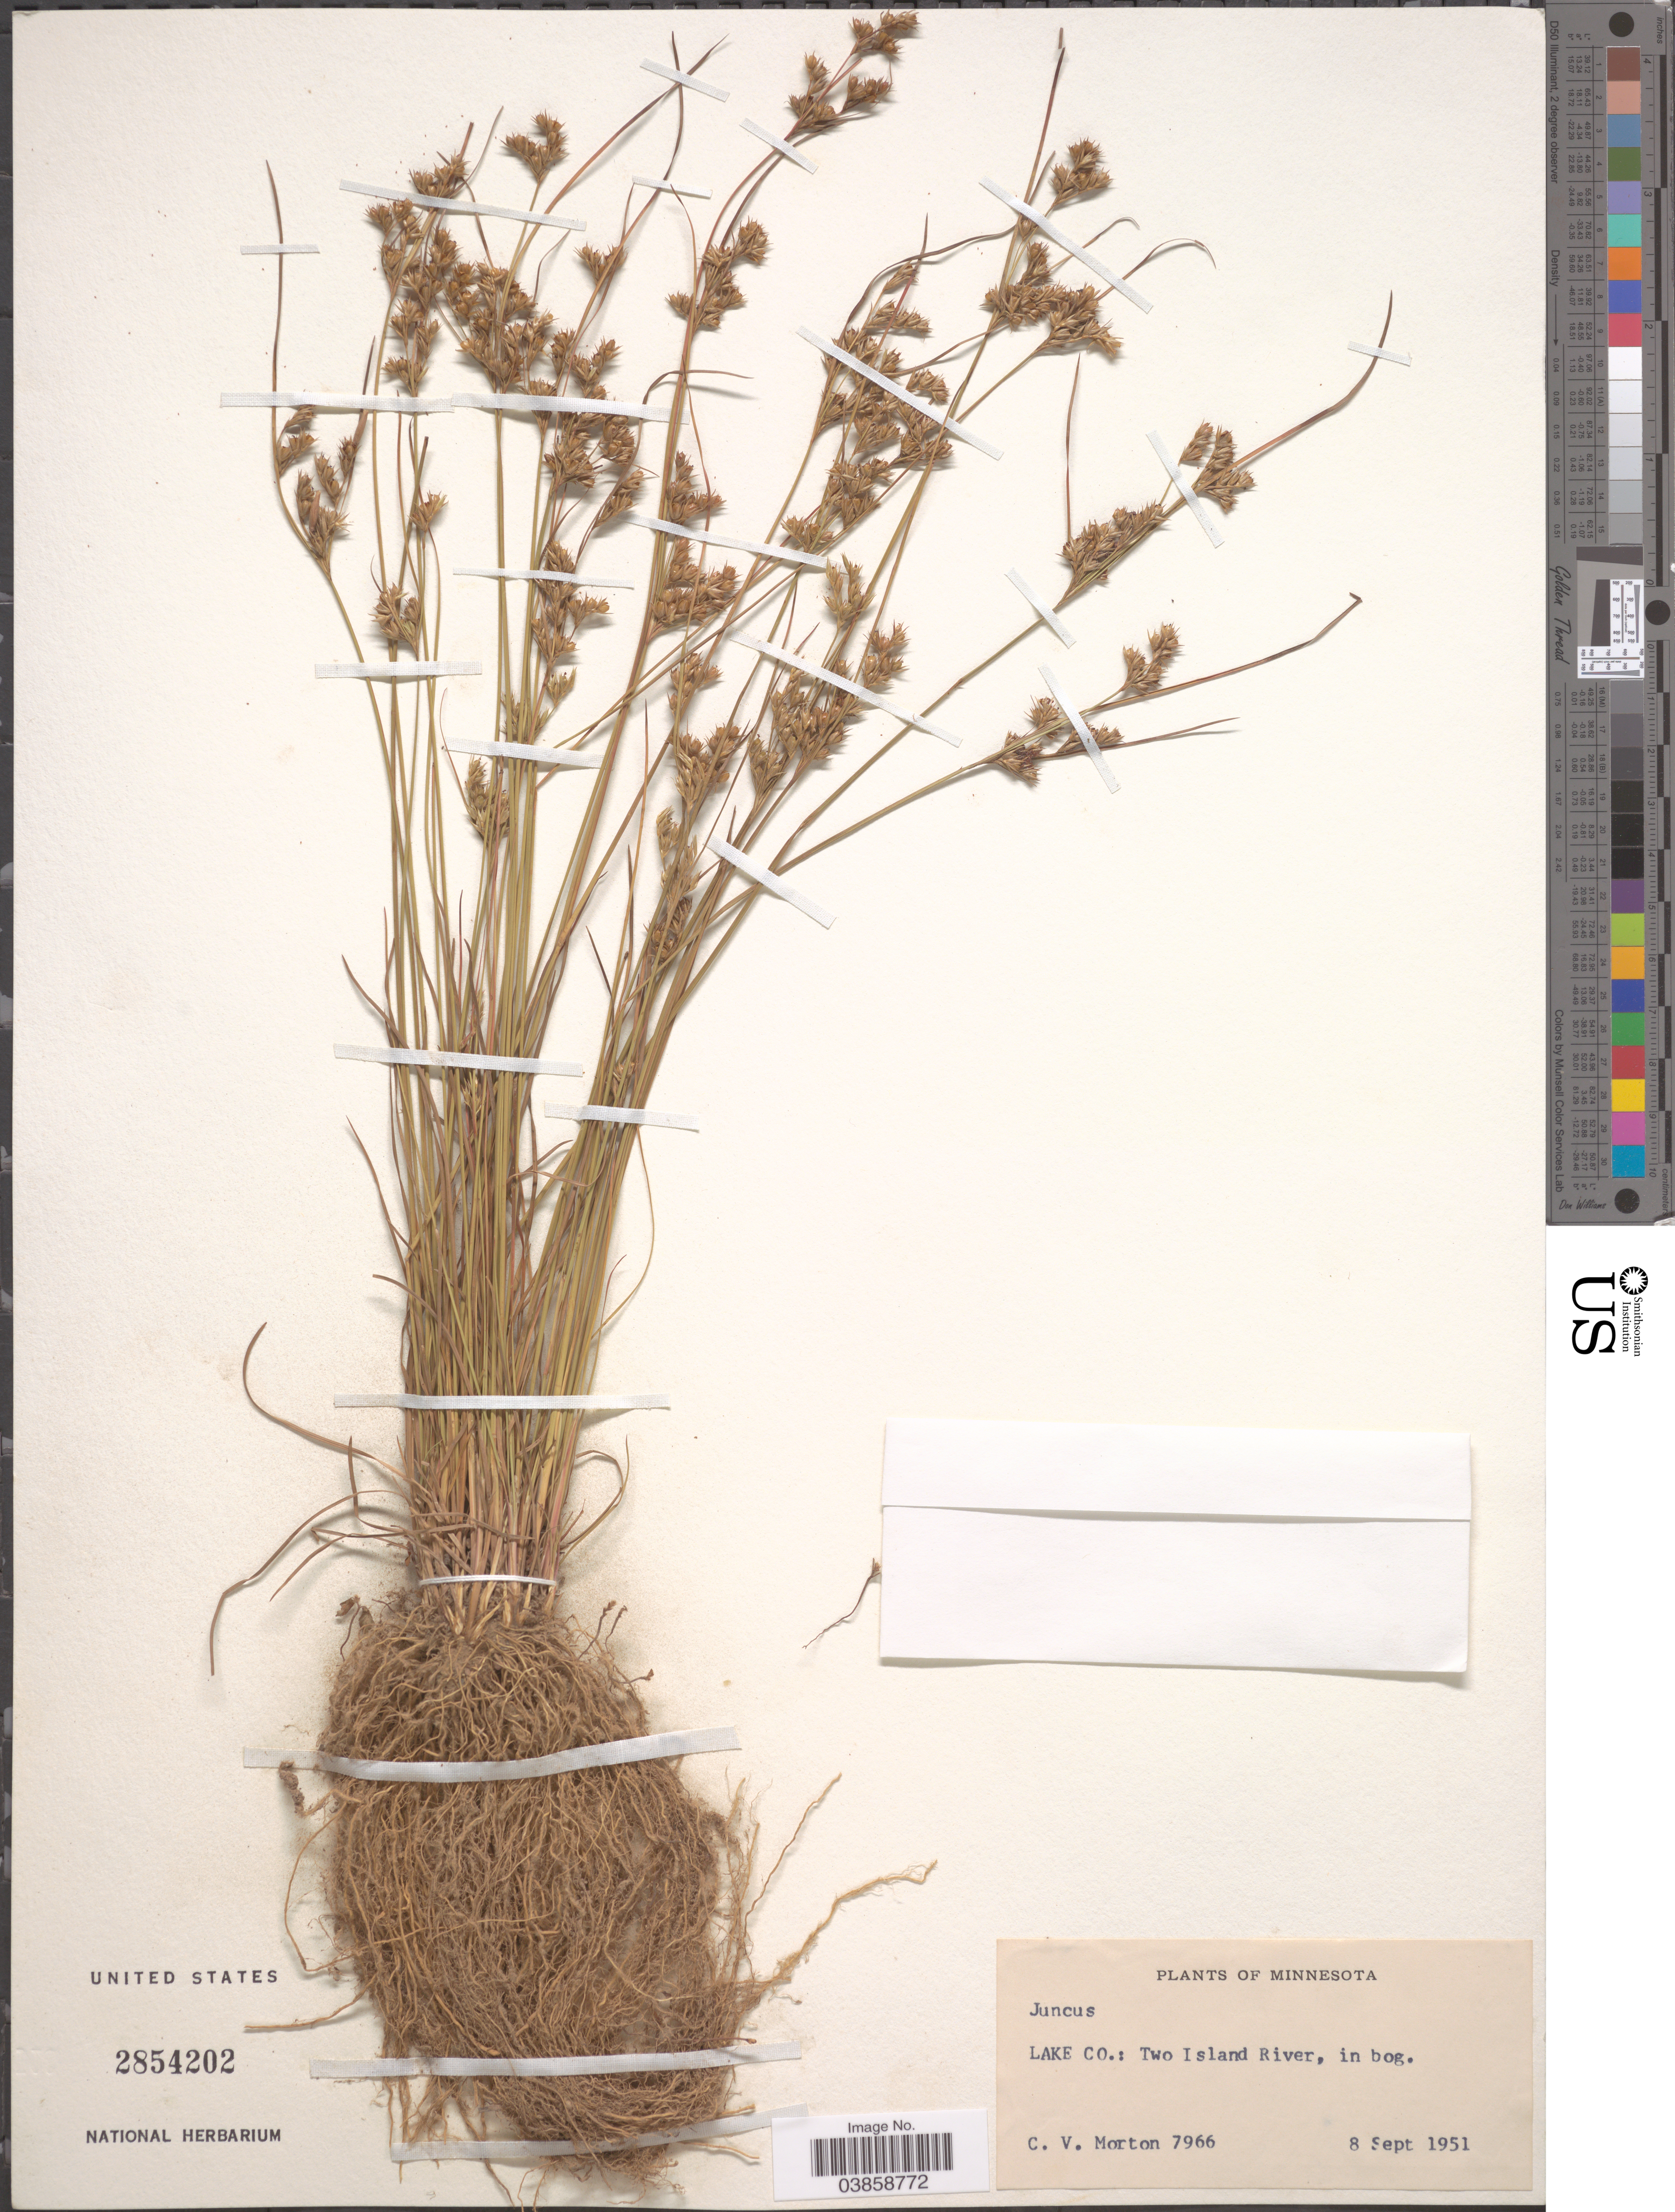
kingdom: Plantae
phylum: Tracheophyta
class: Liliopsida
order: Poales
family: Juncaceae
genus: Juncus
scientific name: Juncus sp.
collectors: C. V. Morton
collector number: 7966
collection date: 1951-09-08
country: United States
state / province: Minnesota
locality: Lake Co.: Two Island River.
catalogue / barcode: US 2854202